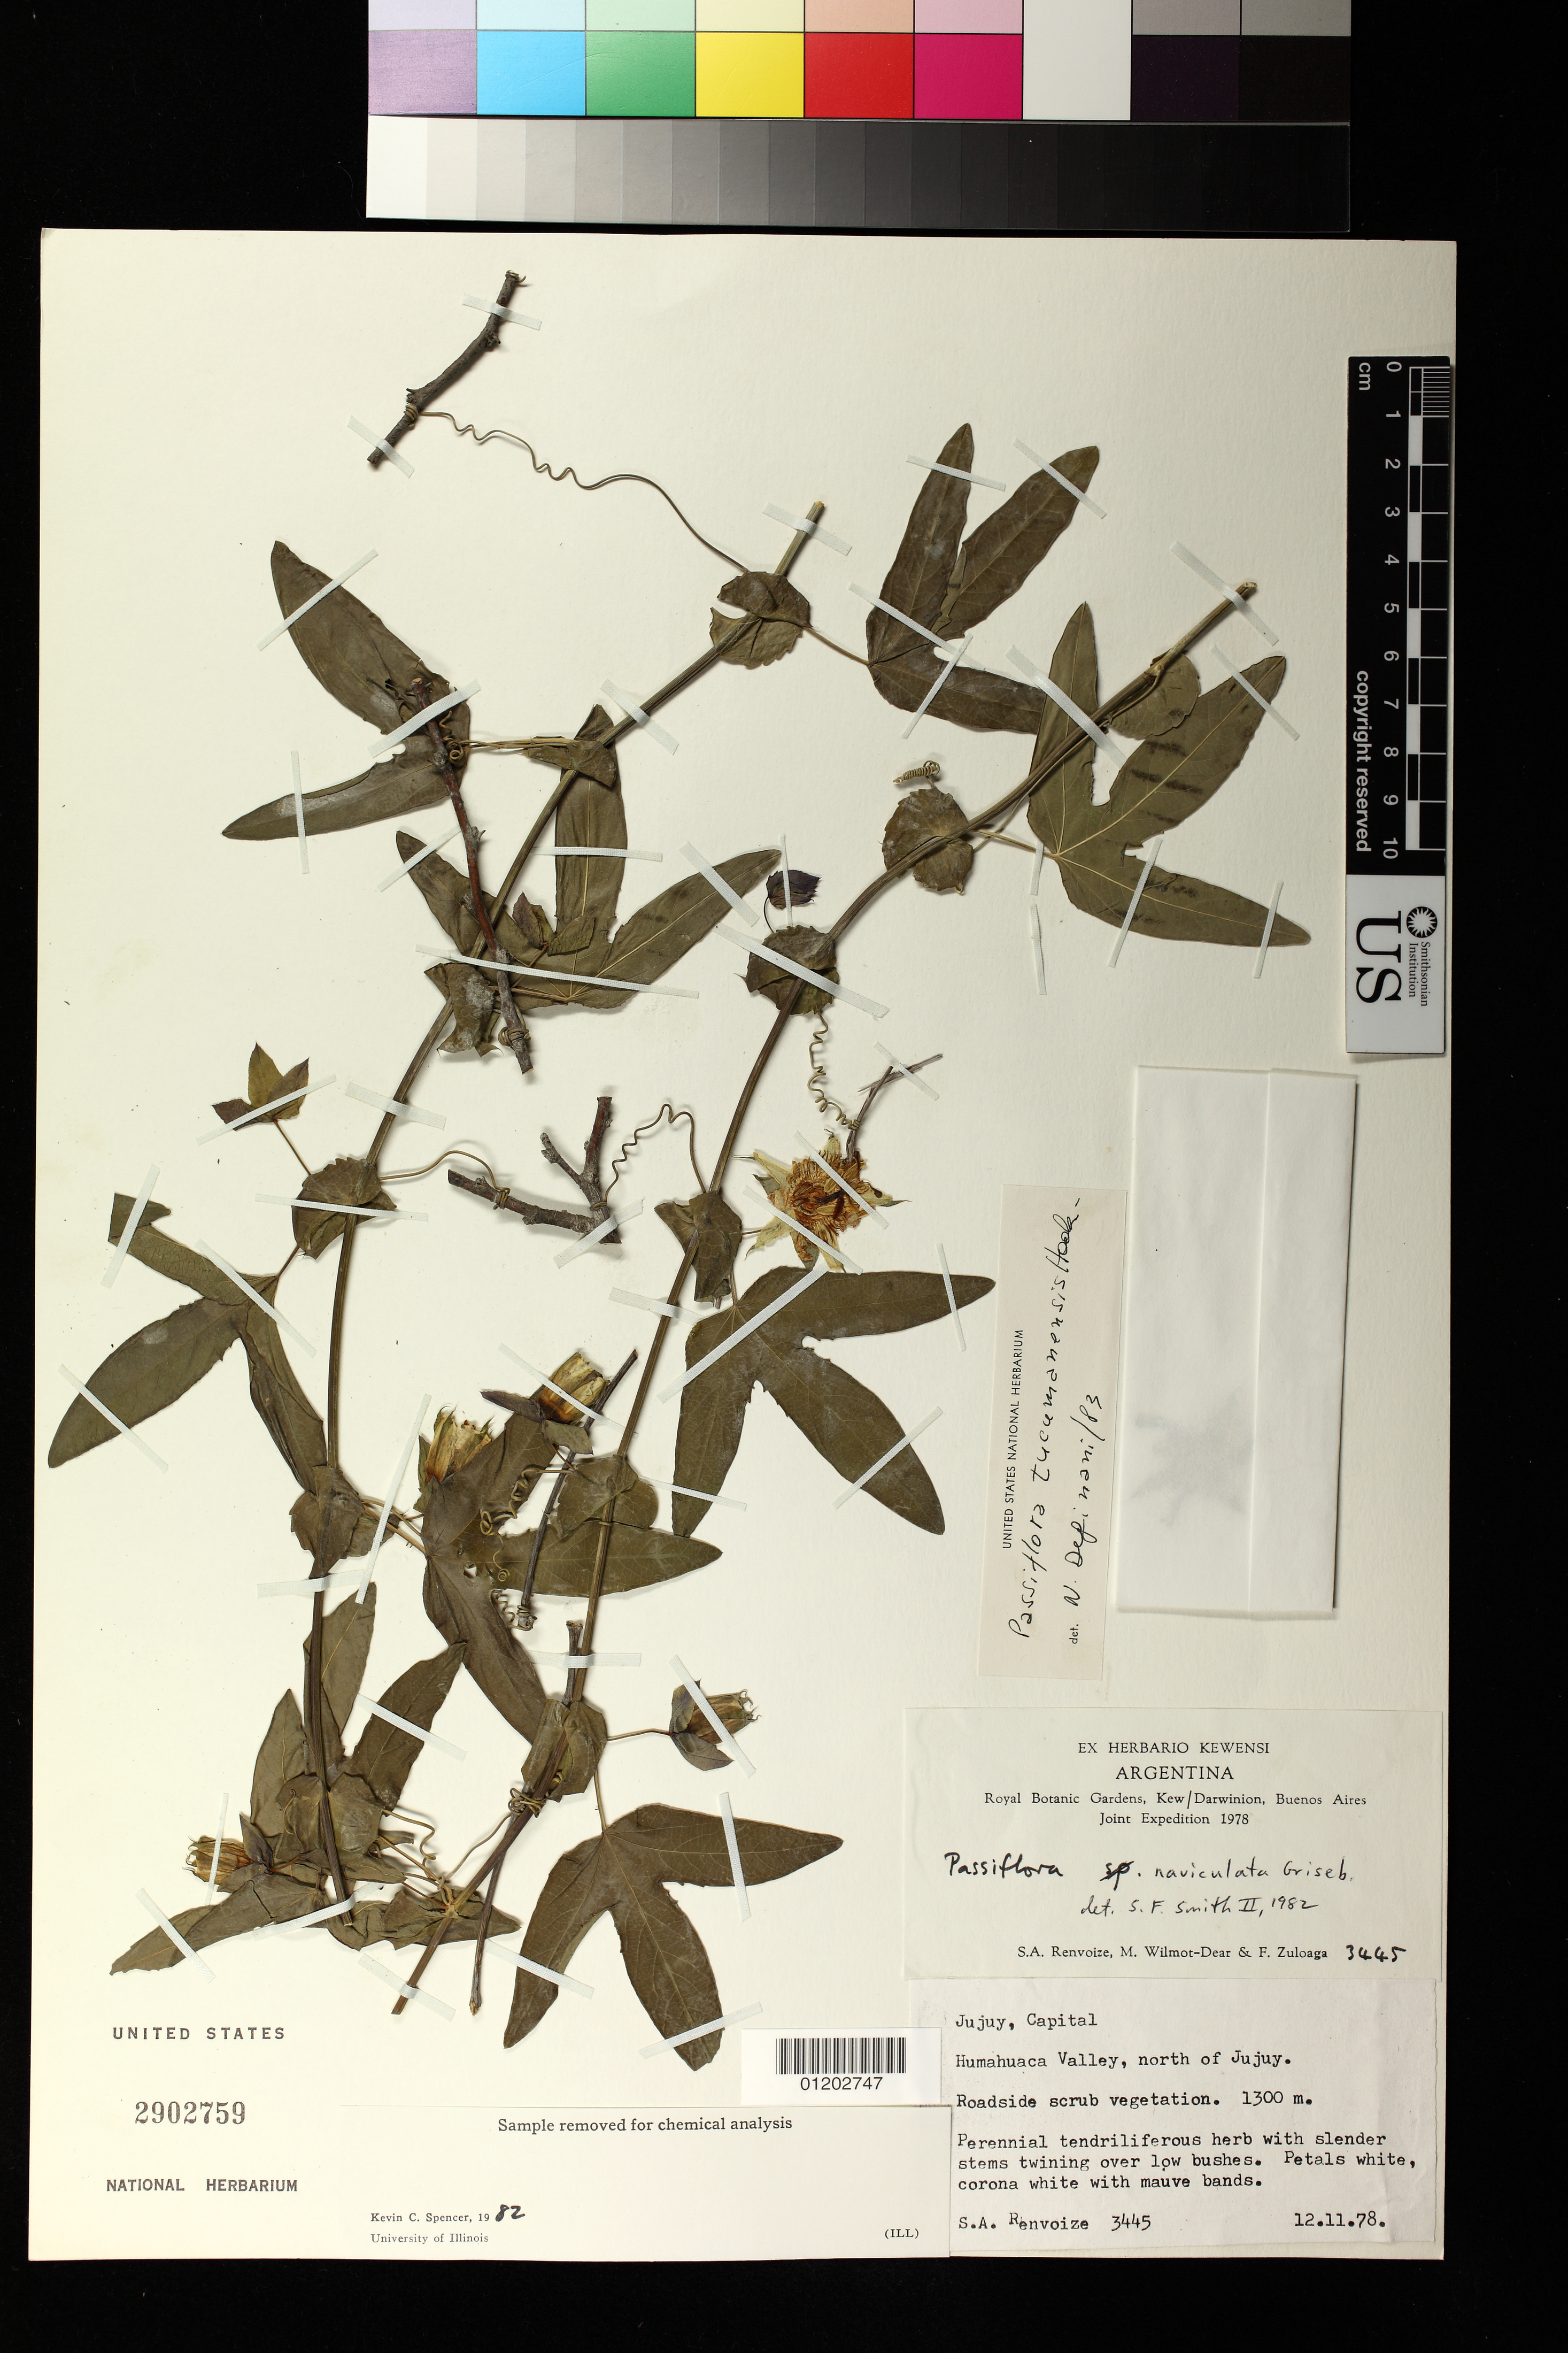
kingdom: Plantae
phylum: Tracheophyta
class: Magnoliopsida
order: Malpighiales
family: Passifloraceae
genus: Passiflora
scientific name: Passiflora naviculata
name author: Griseb.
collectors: S. A. Renvoize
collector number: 3445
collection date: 1978-11-12 or 1978-12-11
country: Argentina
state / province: Jujuy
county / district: Capital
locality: Humahuaca Valley, Northern Jujuy.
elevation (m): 1300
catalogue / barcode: US 2902759